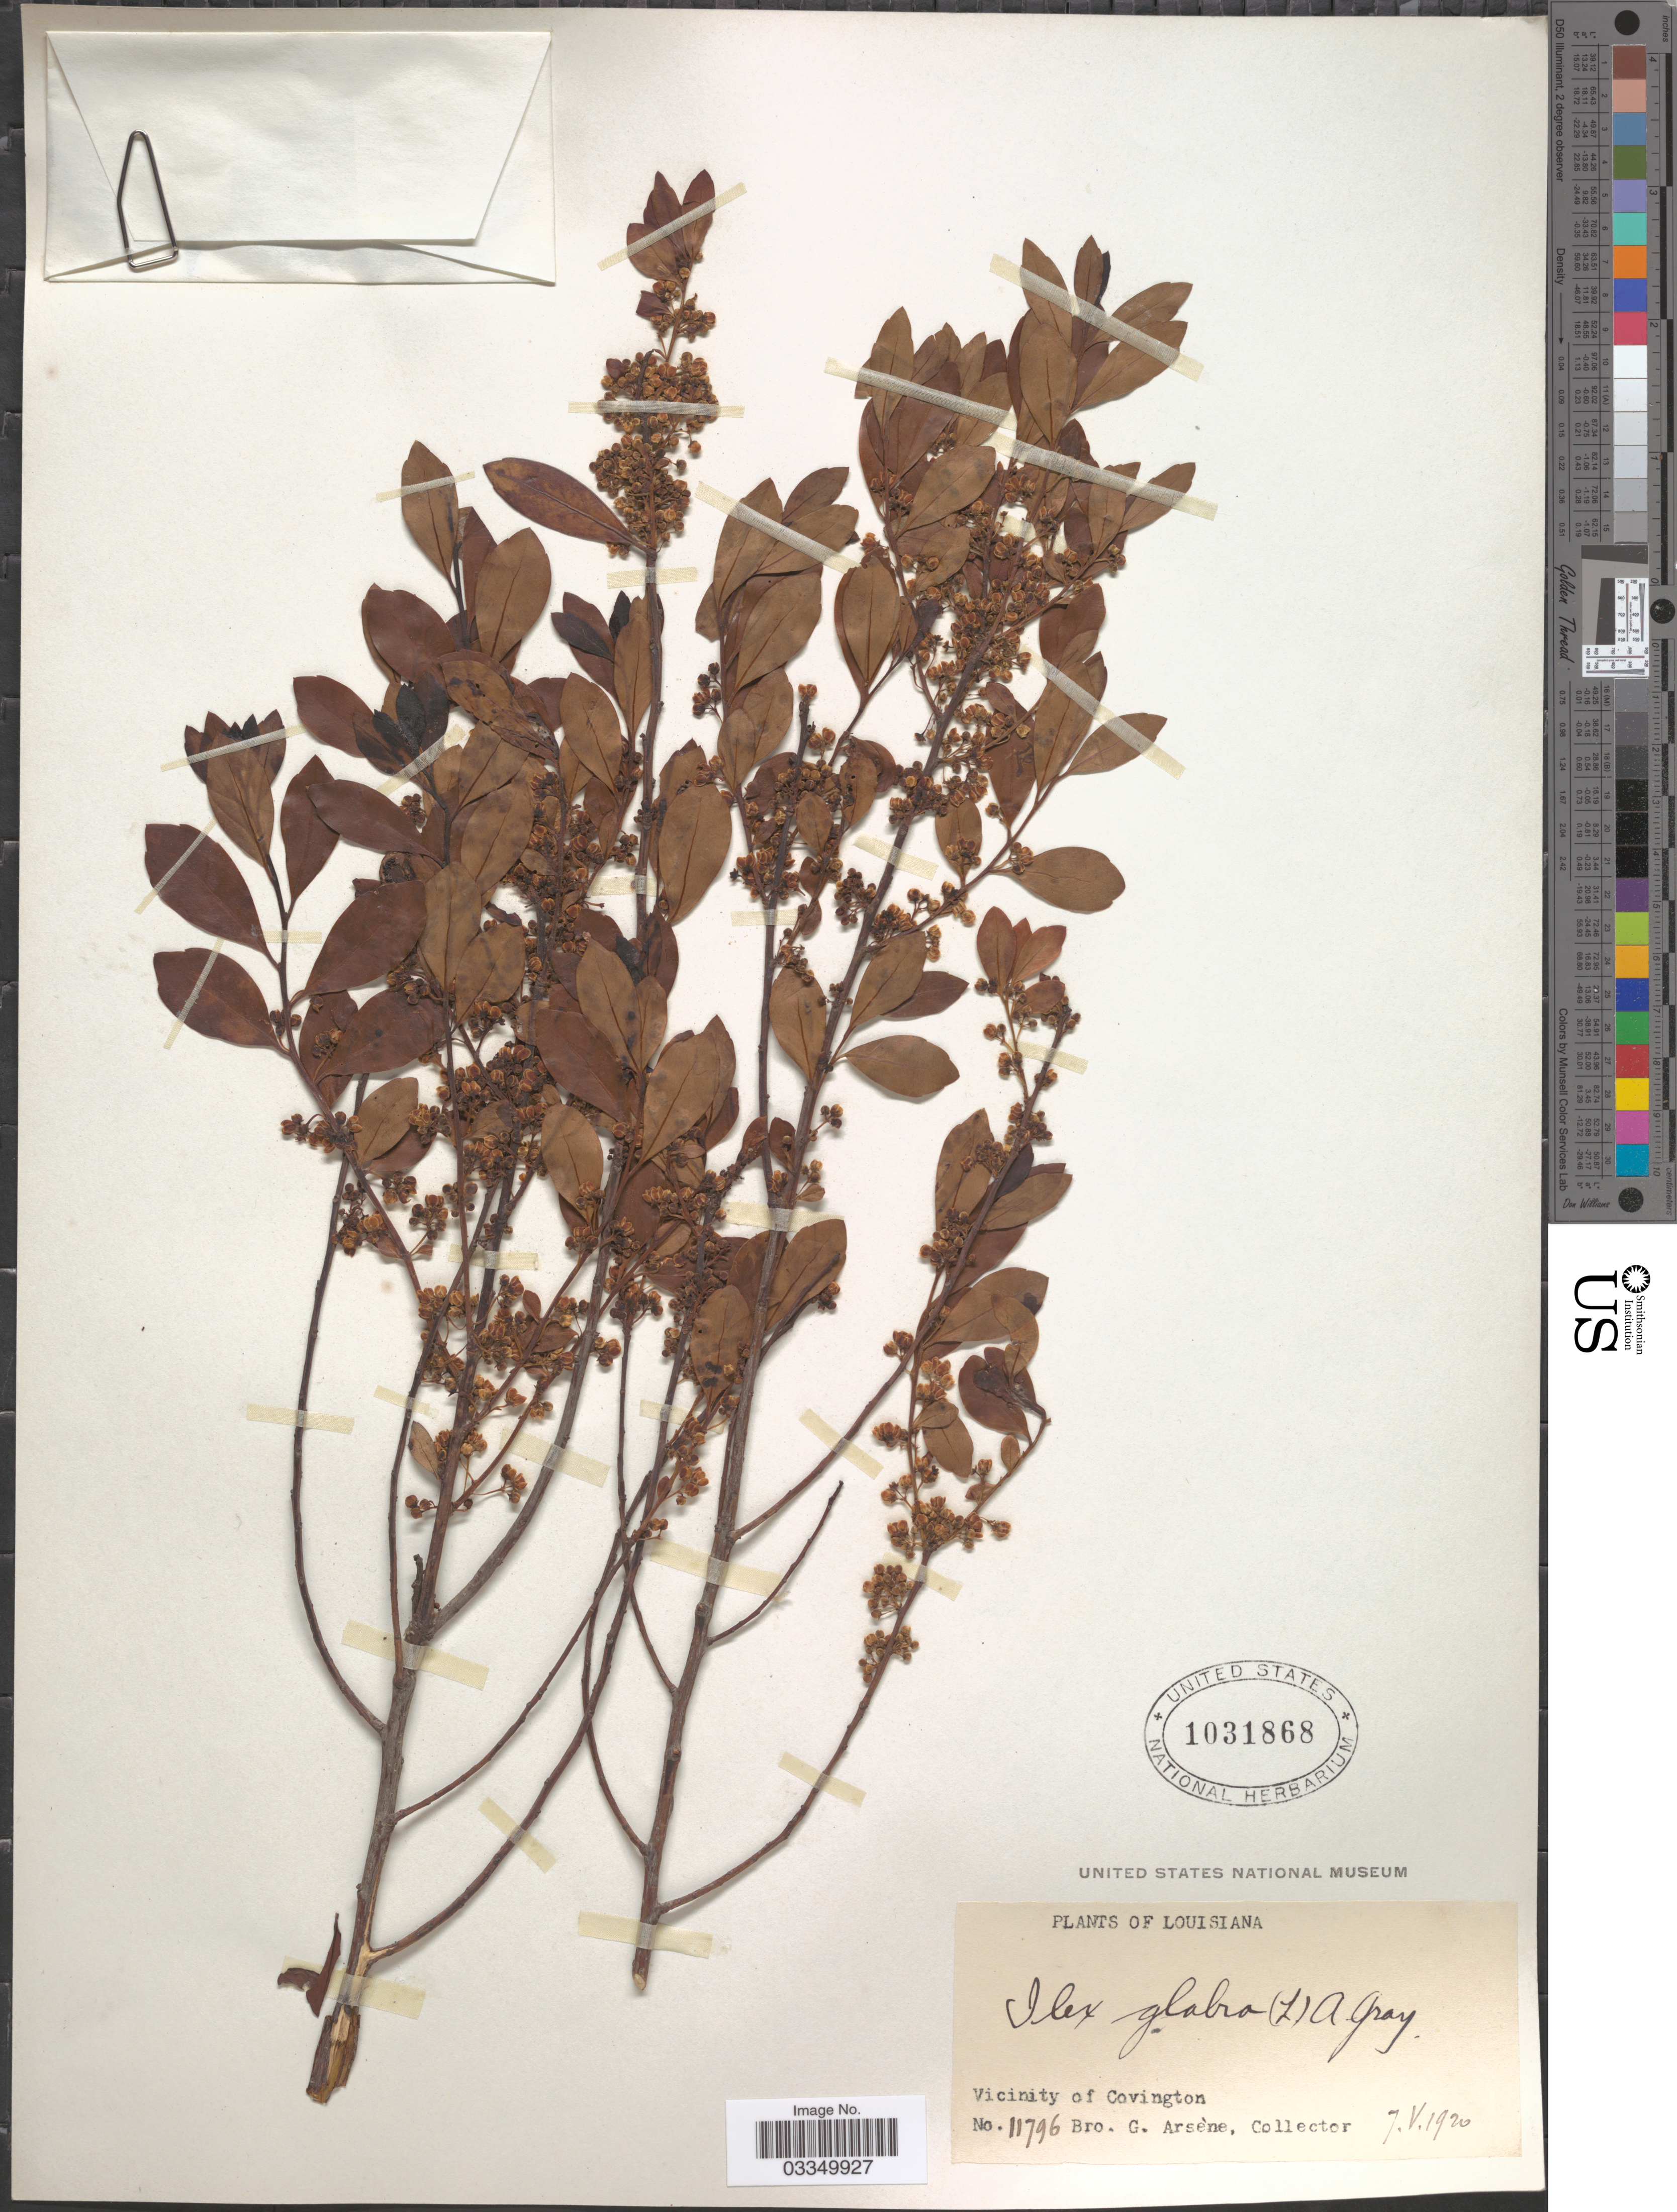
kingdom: Plantae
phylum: Tracheophyta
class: Magnoliopsida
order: Aquifoliales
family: Aquifoliaceae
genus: Ilex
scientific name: Ilex glabra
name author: (L.) A. Gray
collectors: Bro. G. Arsène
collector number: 11796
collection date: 1920-05-07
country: United States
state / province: Louisiana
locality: Vicinity of Covington.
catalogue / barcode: US 1031868